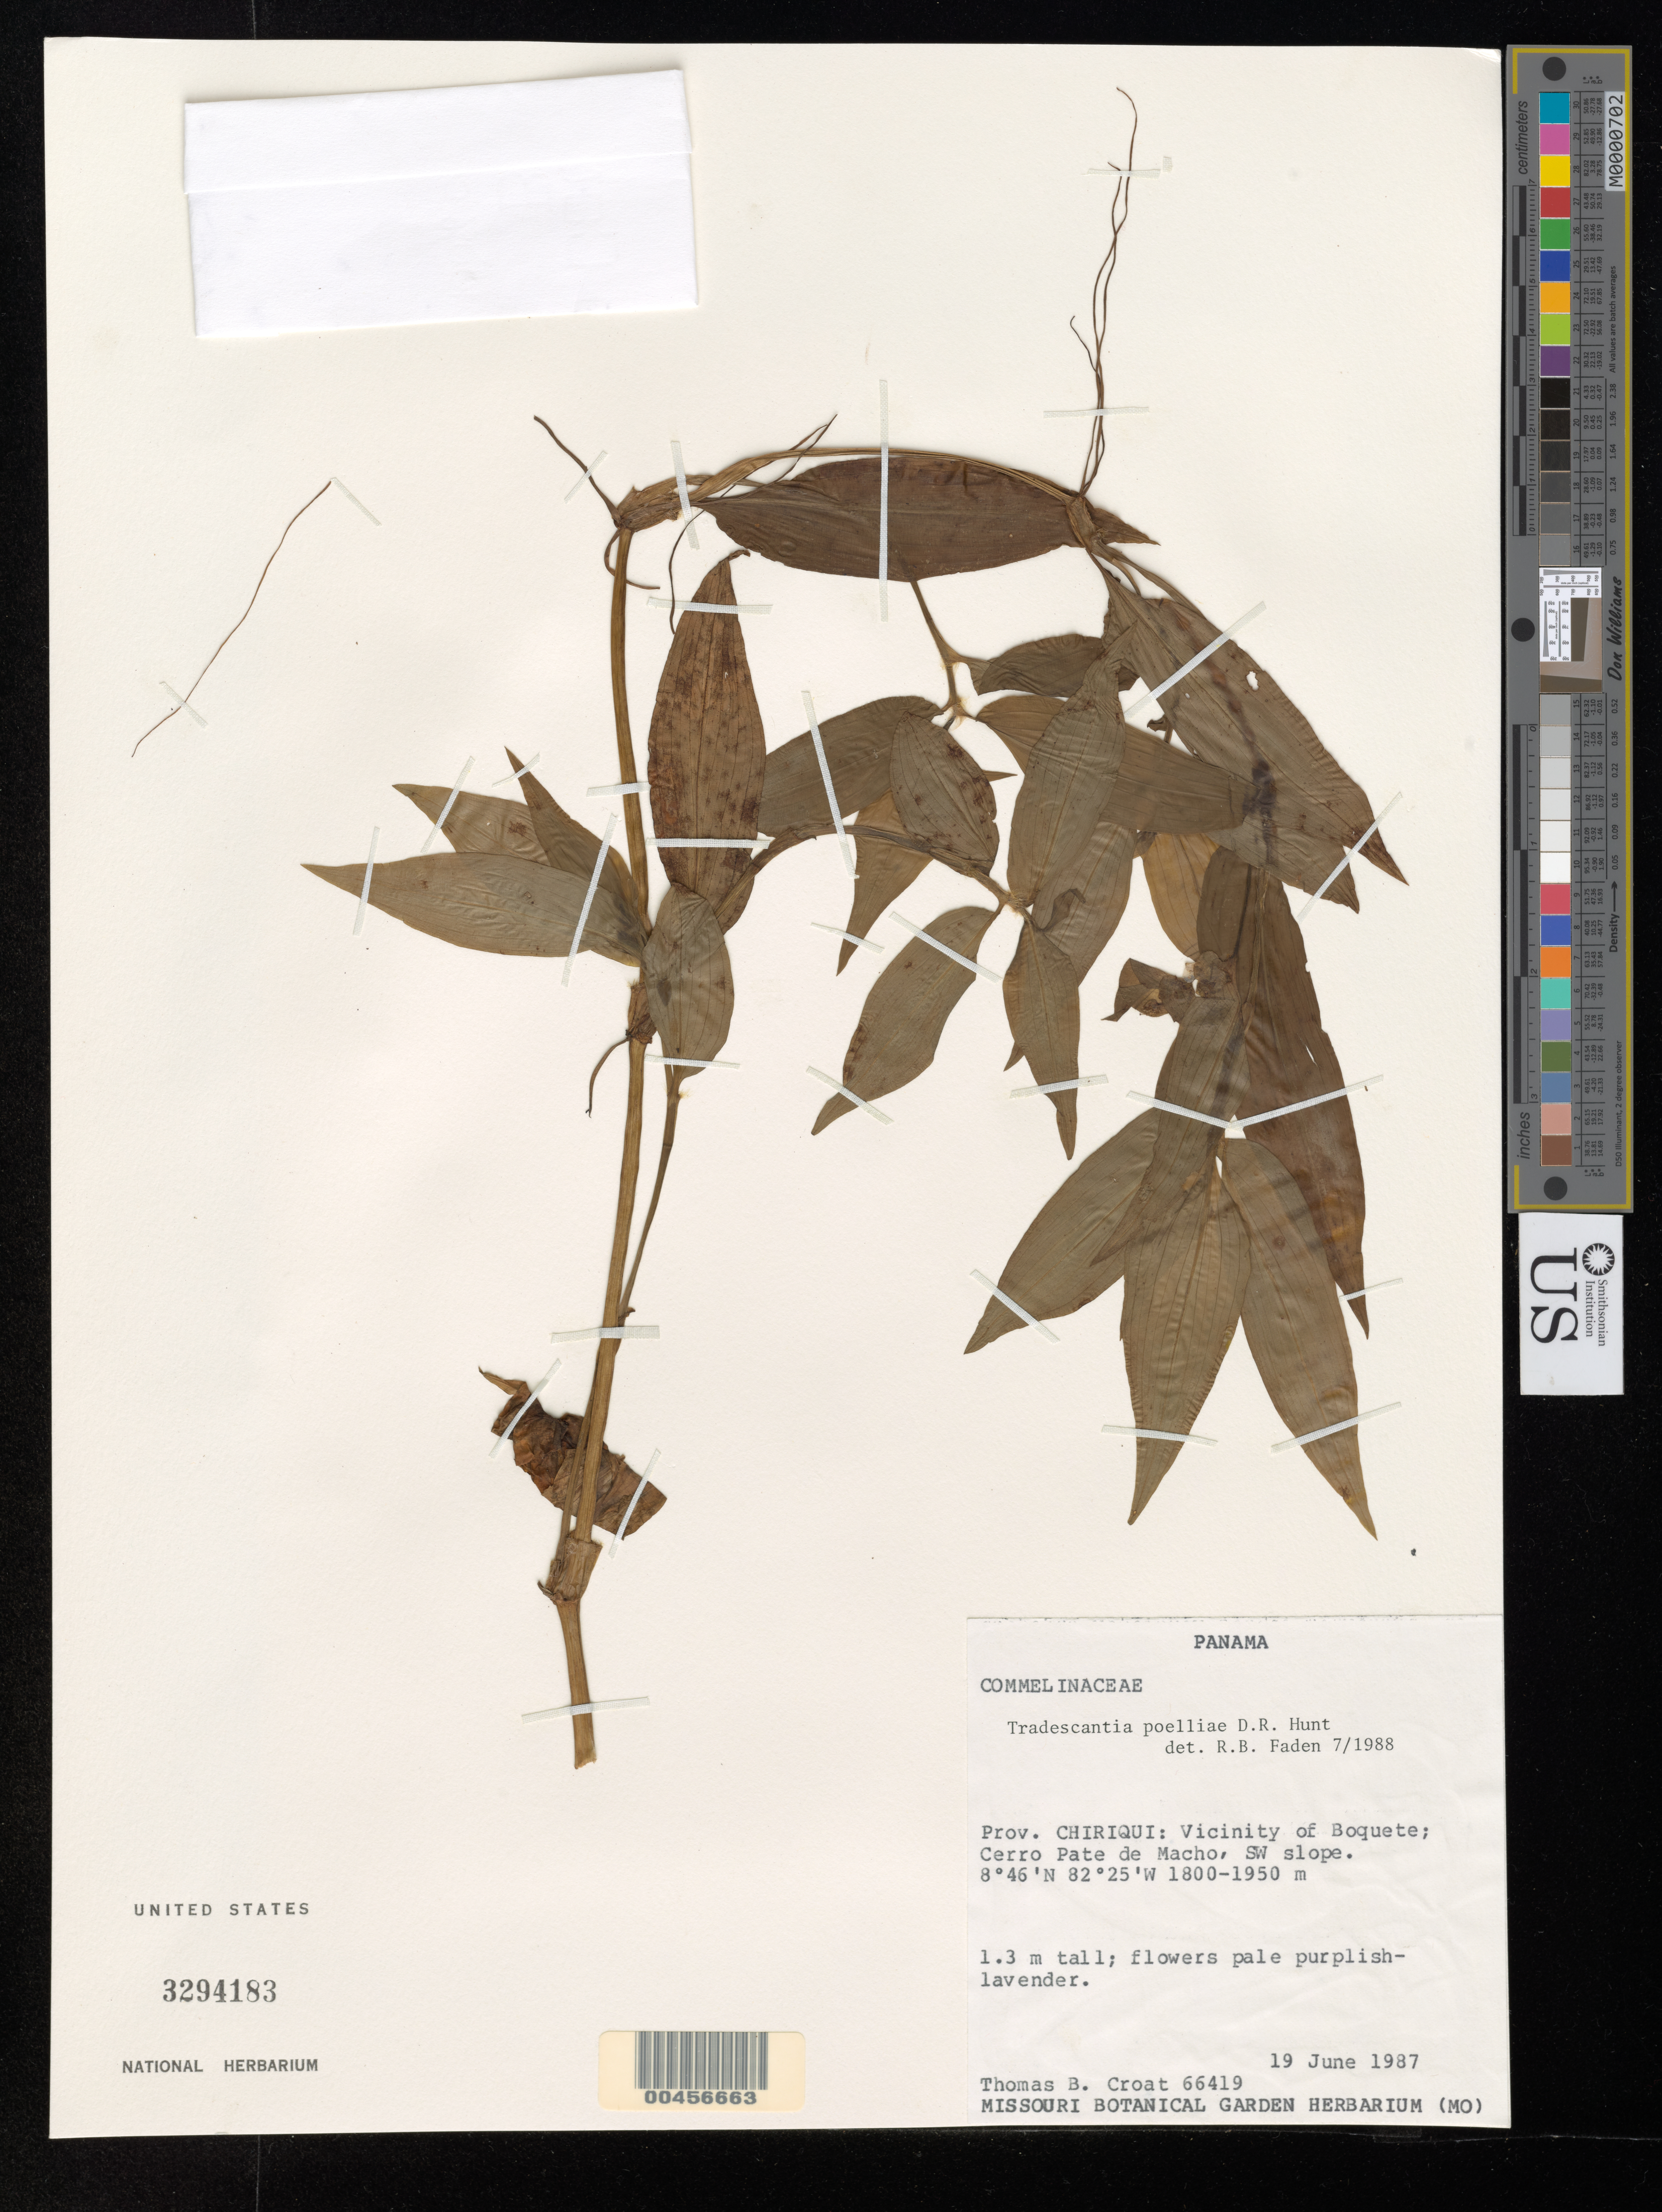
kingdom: Plantae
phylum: Tracheophyta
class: Liliopsida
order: Commelinales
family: Commelinaceae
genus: Tradescantia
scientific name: Tradescantia poelliae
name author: D.R. Hunt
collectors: T. B. Croat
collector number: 66419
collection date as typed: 19 Jun 1987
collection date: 1987-06-19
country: Panama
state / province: Chiriquí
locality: Boquete, Cerro Pate de Macho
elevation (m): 1800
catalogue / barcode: US 3294183